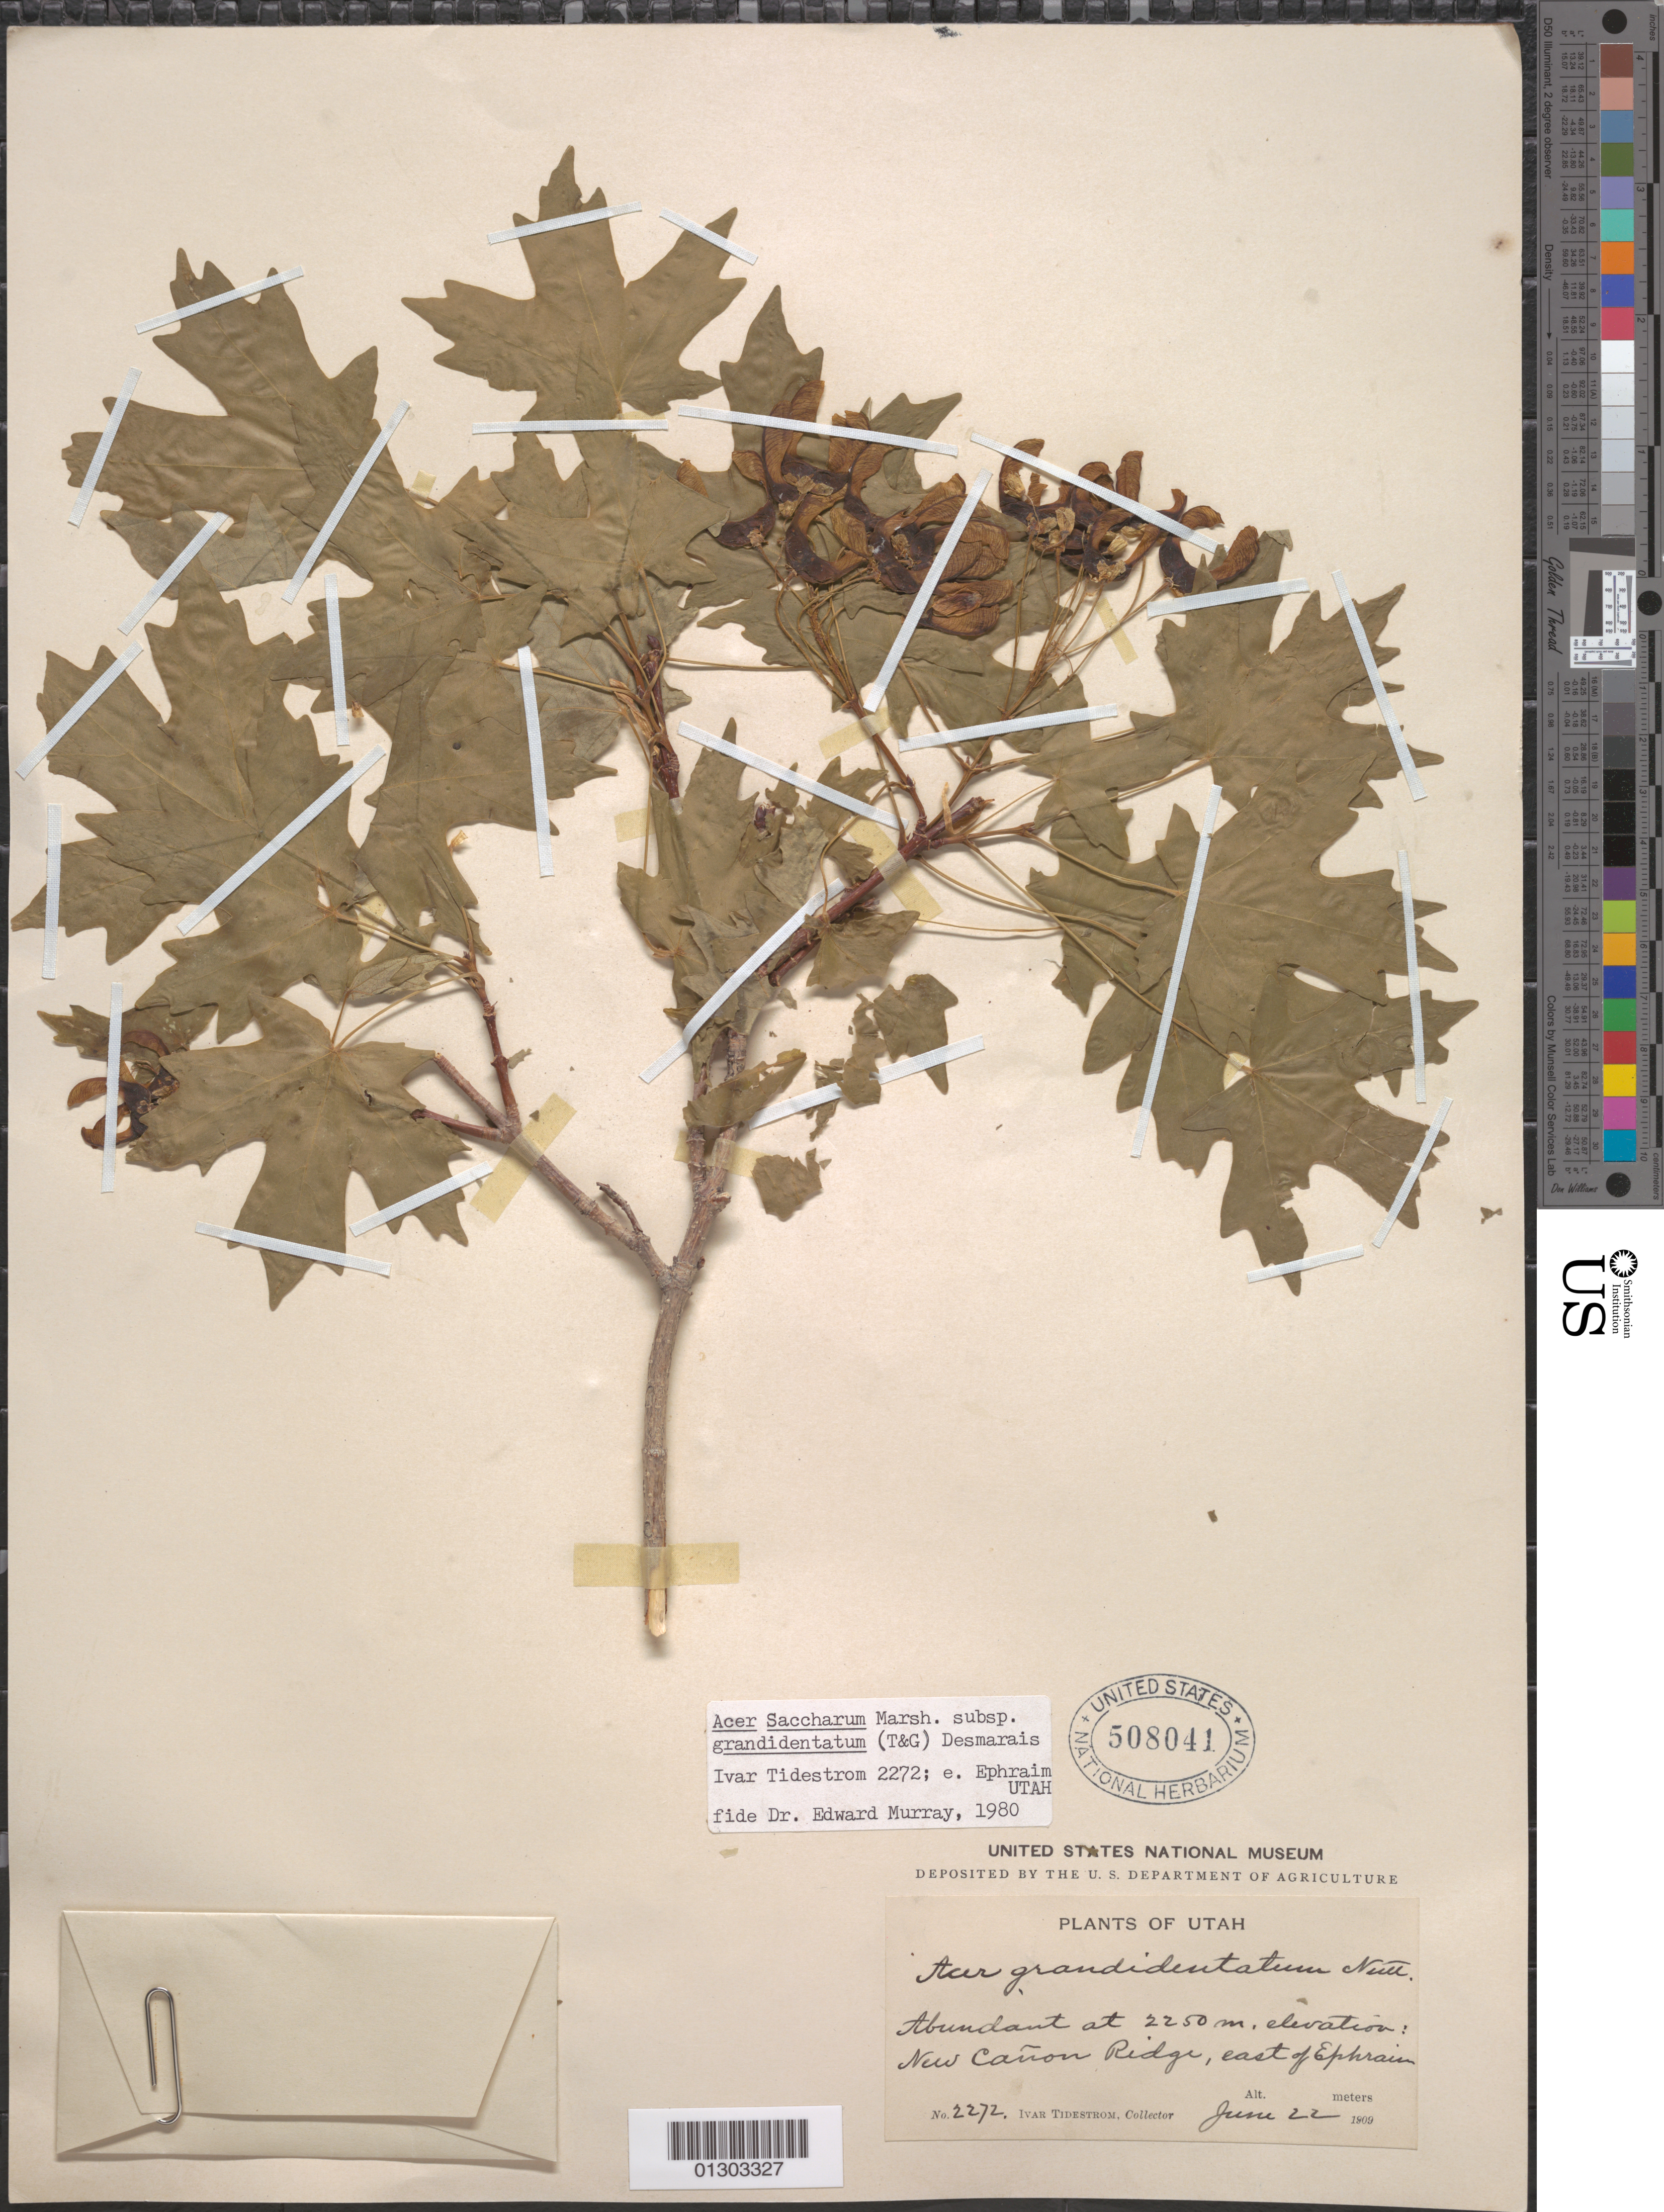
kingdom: Plantae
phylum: Tracheophyta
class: Magnoliopsida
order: Sapindales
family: Sapindaceae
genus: Acer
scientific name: Acer grandidentatum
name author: Nutt.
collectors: I. F. Tidestrom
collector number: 2272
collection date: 1909-06-22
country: United States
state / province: Utah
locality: New Cañon Ridge, E of Ephraim.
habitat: Abundant.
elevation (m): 2250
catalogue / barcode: US 508041